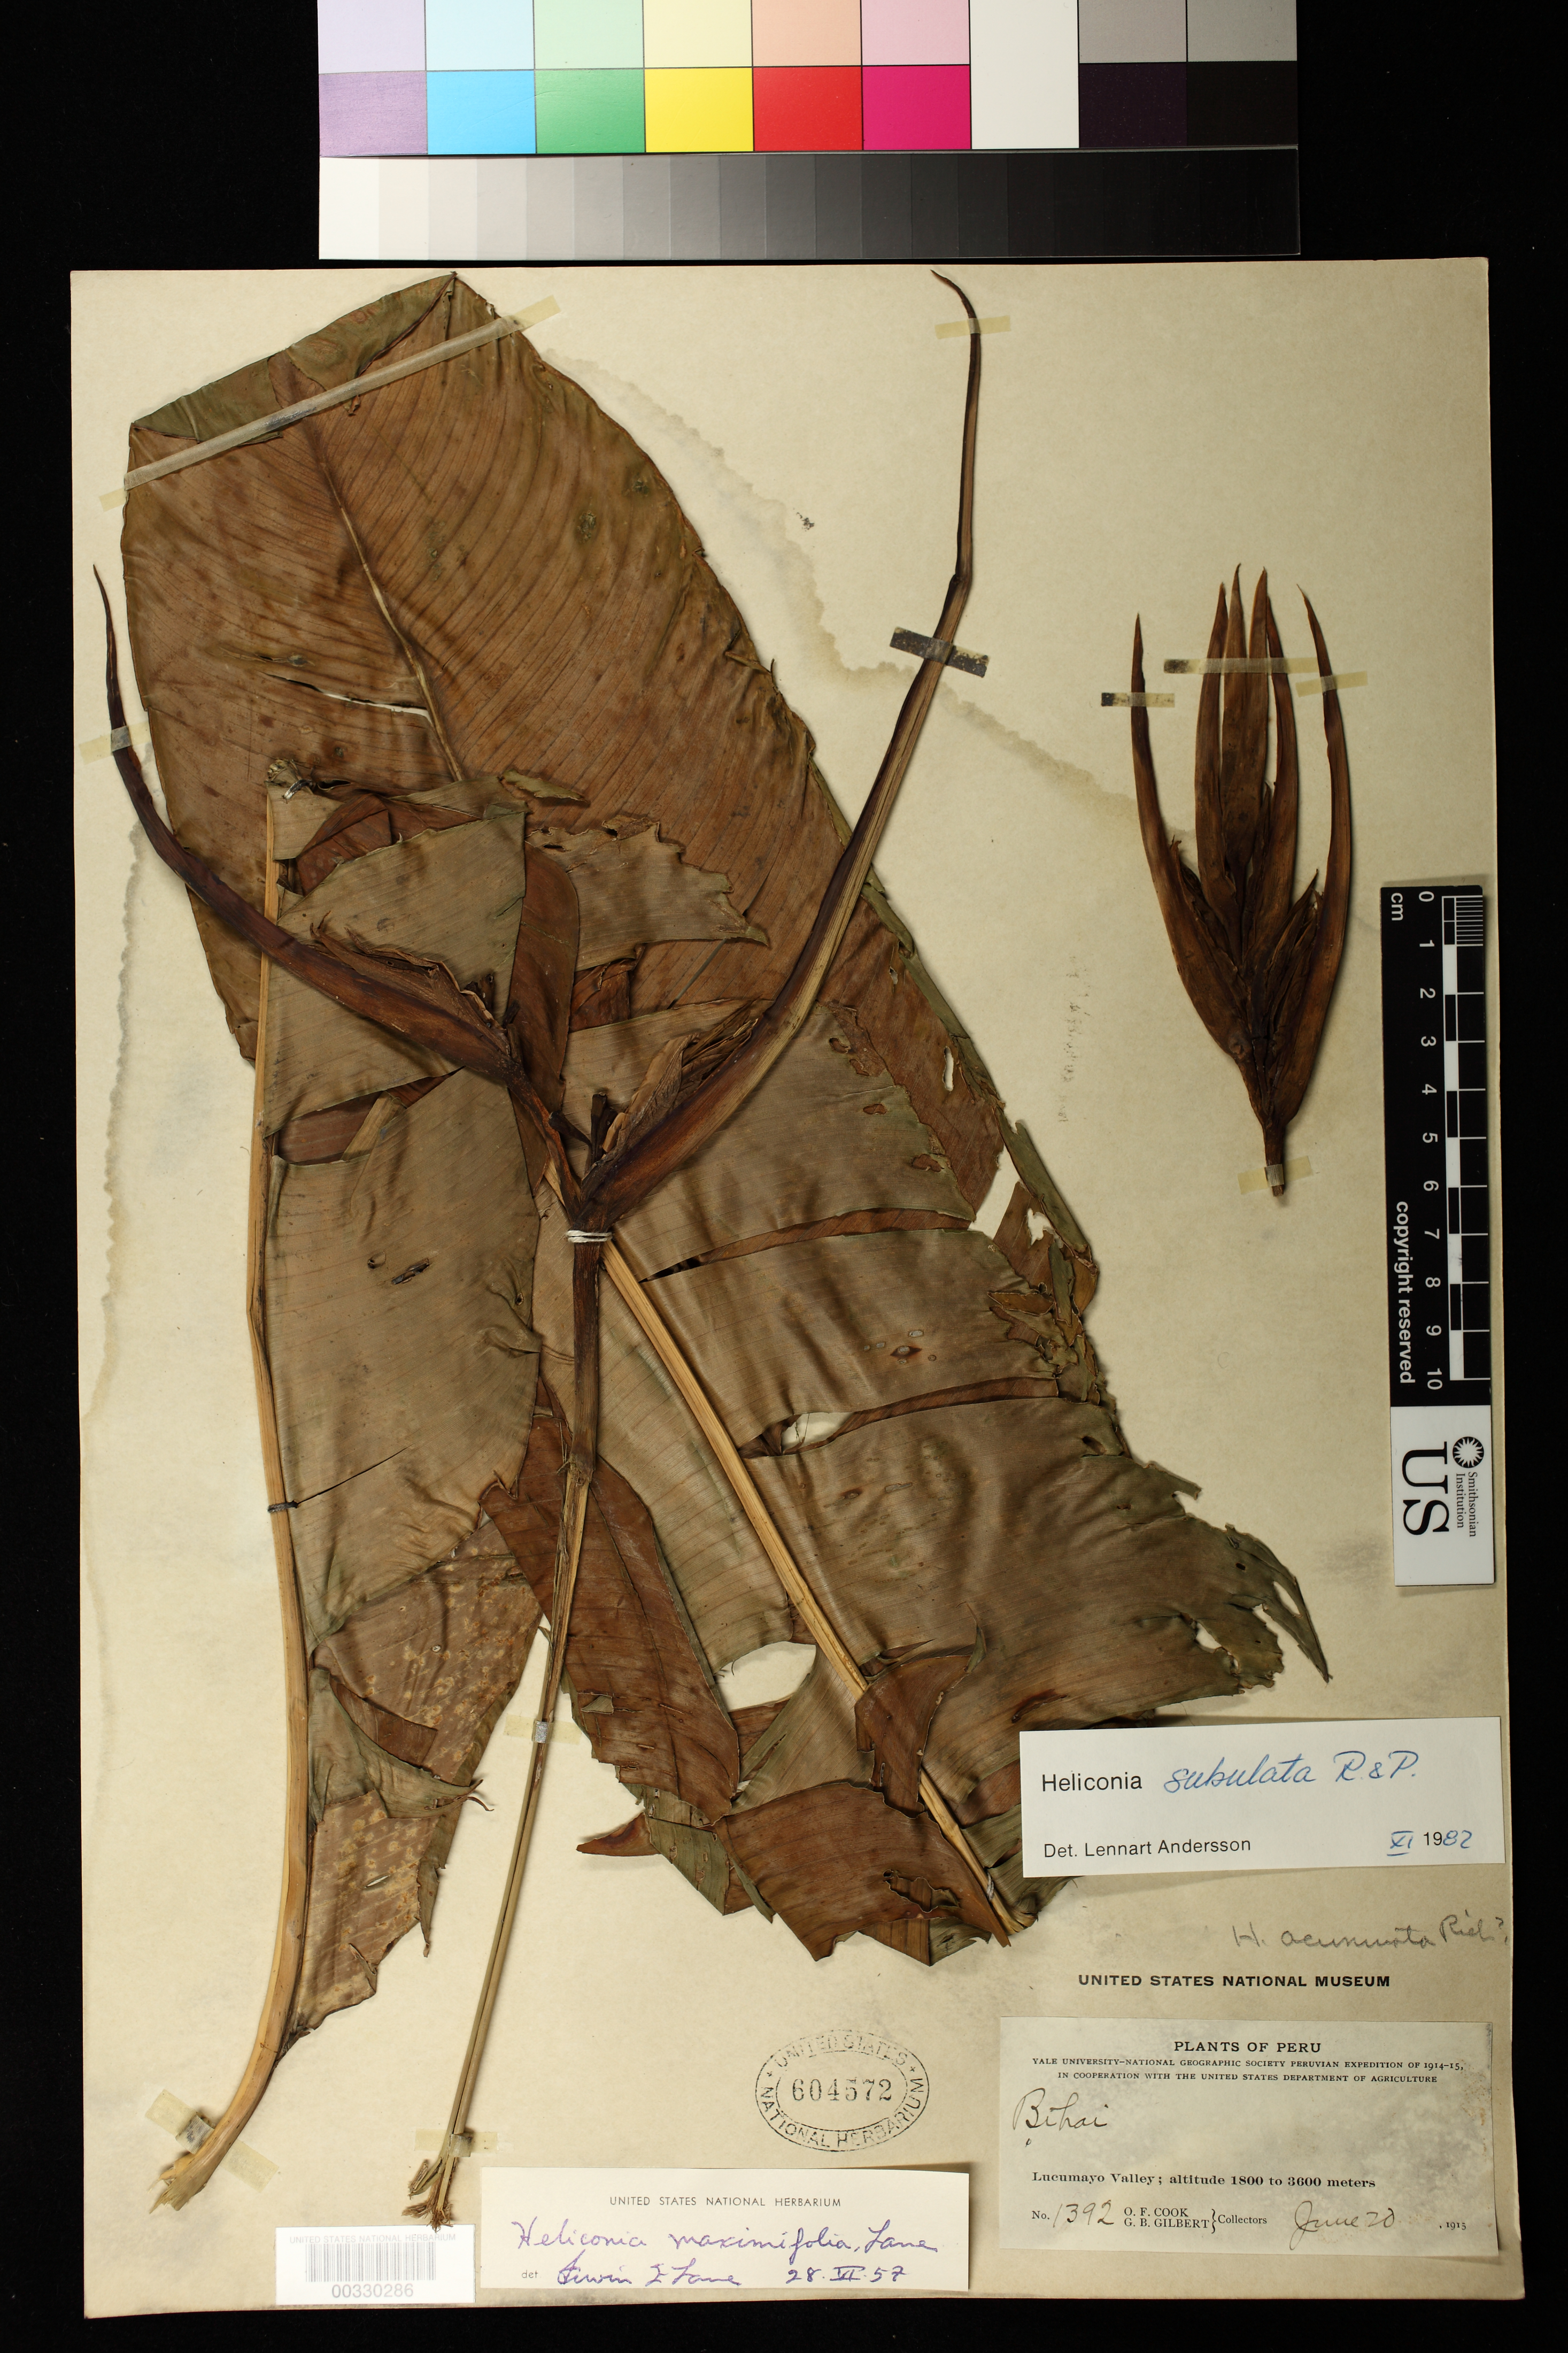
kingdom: Plantae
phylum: Tracheophyta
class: Liliopsida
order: Zingiberales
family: Heliconiaceae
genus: Heliconia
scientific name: Heliconia subulata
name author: Ruiz & Pav.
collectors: O. F. Cook & G. B. Gilbert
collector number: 1392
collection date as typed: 20 Jun 1915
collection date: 1915-06-20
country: Peru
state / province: Cusco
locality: Lucumayo Valley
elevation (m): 1800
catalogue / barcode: US 604572